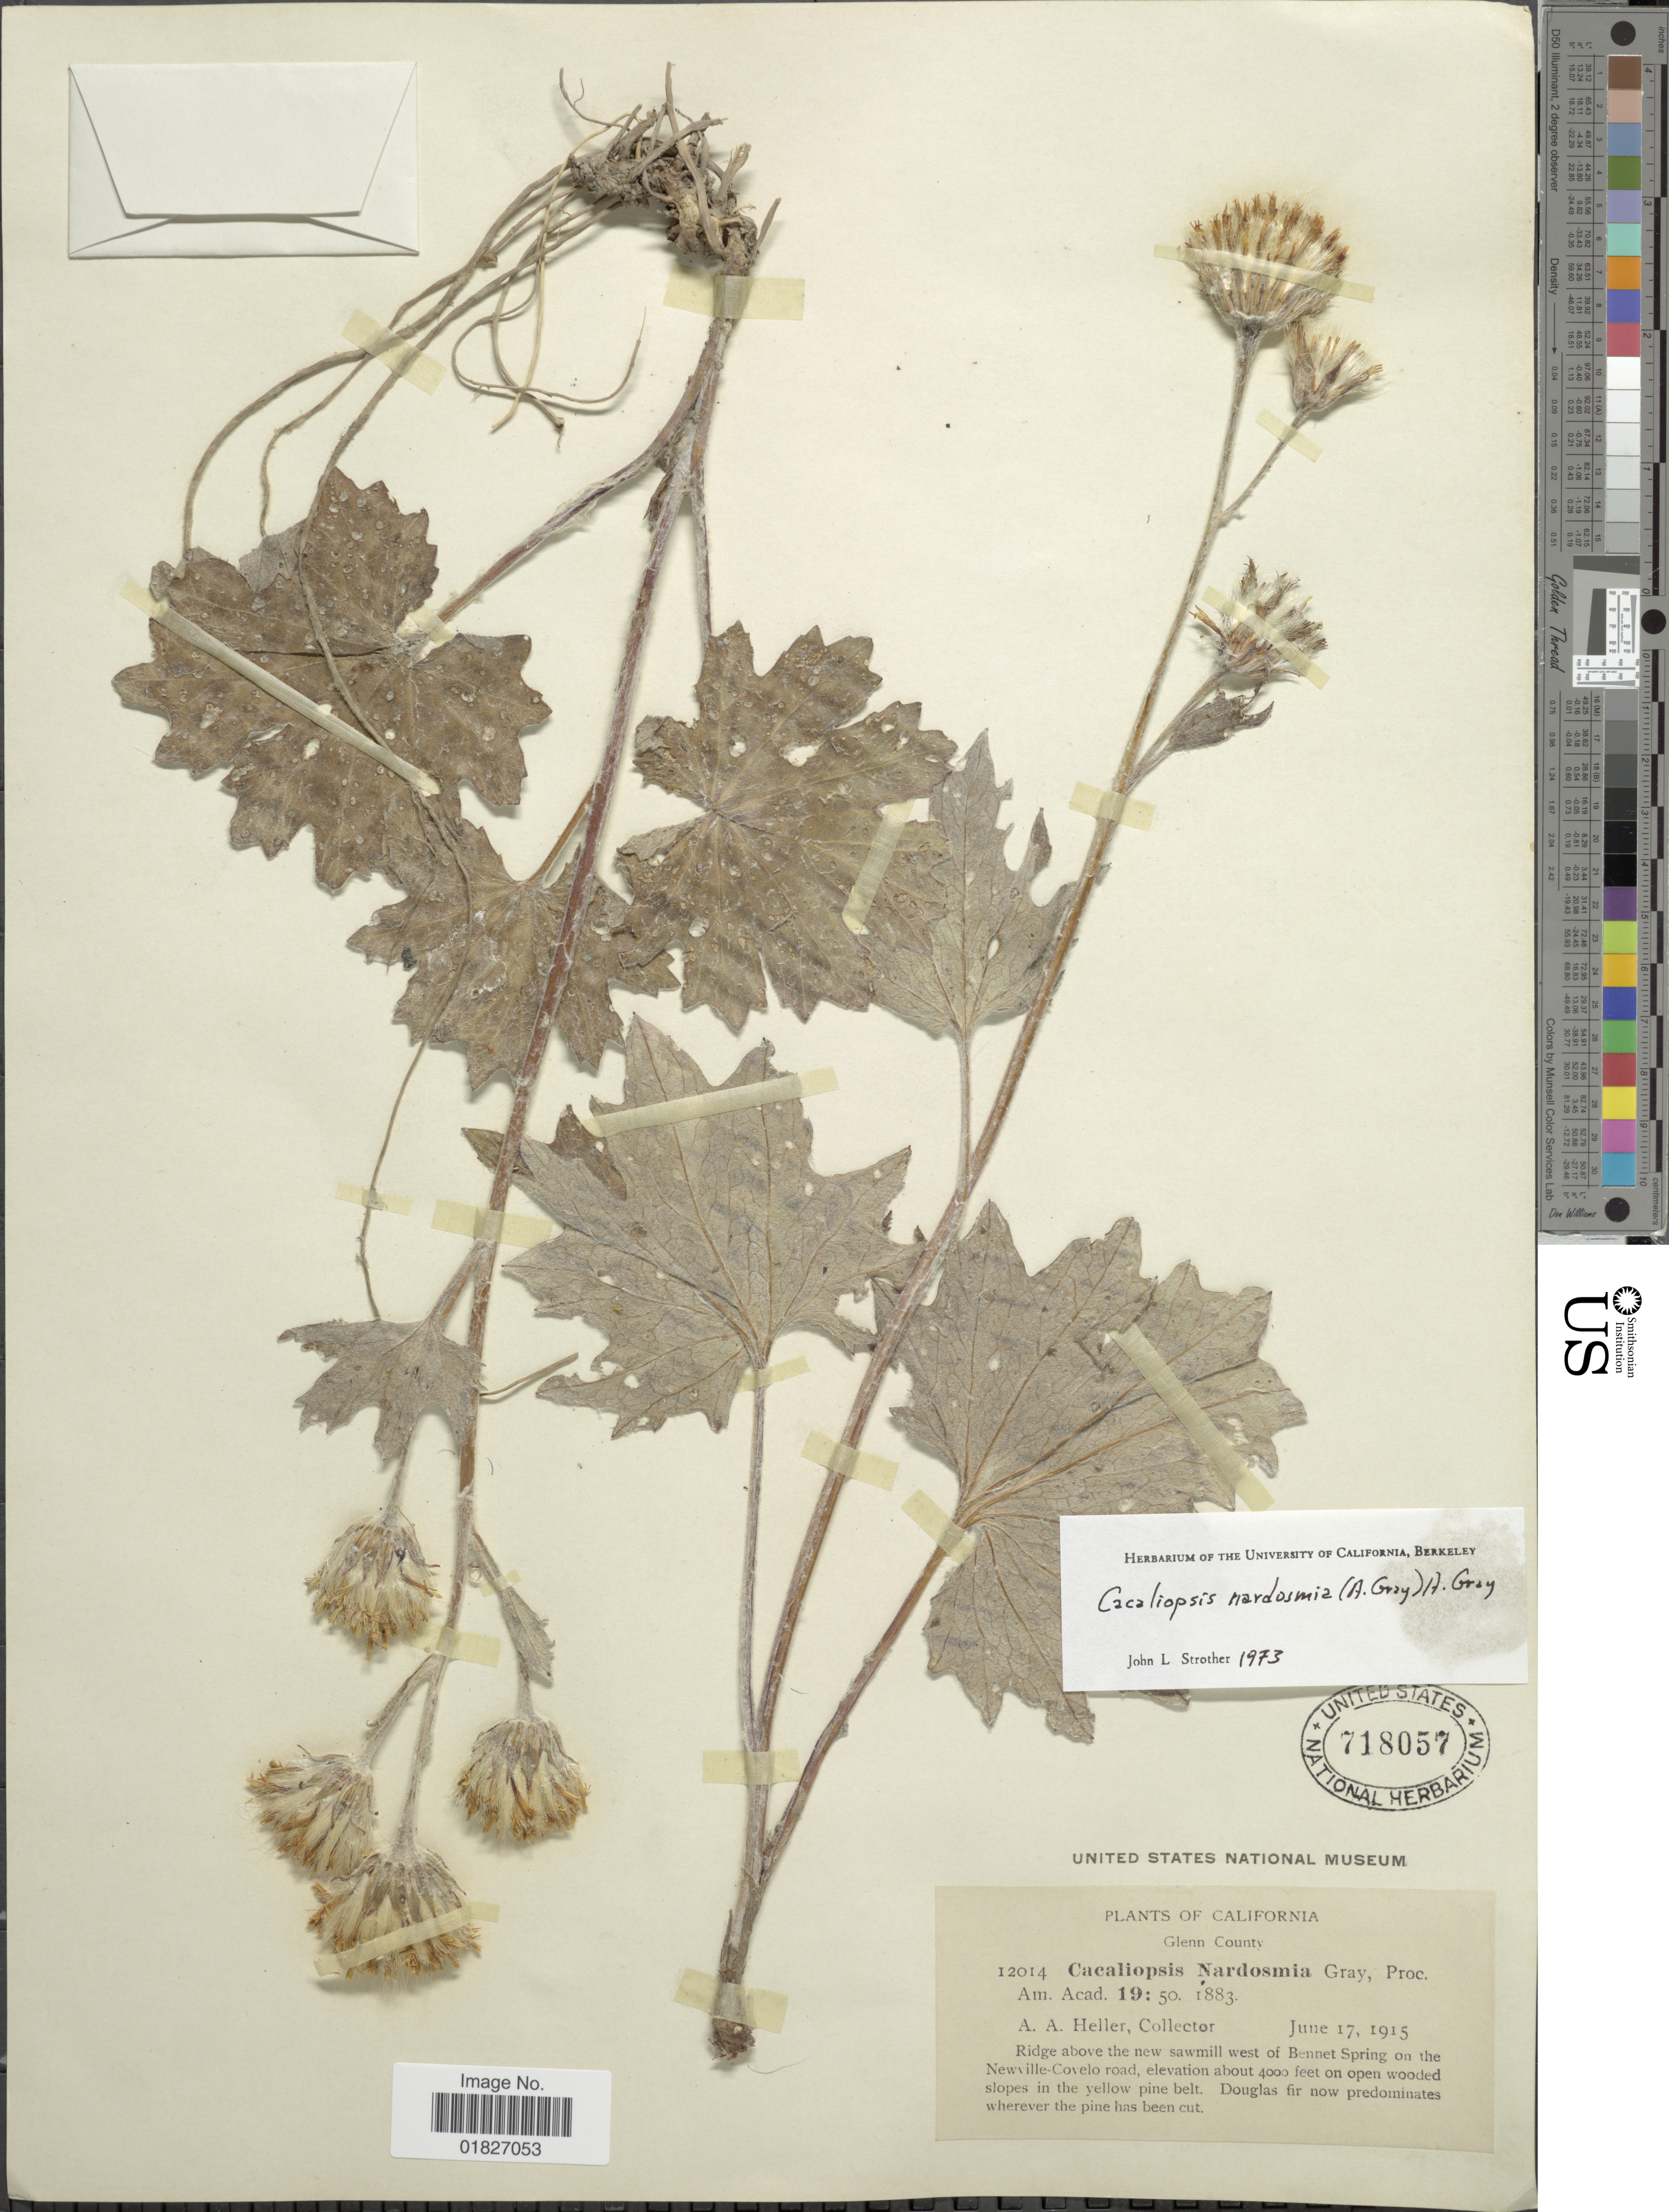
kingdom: Plantae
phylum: Tracheophyta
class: Magnoliopsida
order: Asterales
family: Asteraceae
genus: Cacaliopsis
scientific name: Cacaliopsis nardosmia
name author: A. Gray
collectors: A. A. Heller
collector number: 12014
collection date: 1915-06-17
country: United States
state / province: California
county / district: Glenn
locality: Glenn County, west of Bennet Spring on the Newville-Covelo road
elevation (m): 1219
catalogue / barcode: US 718057